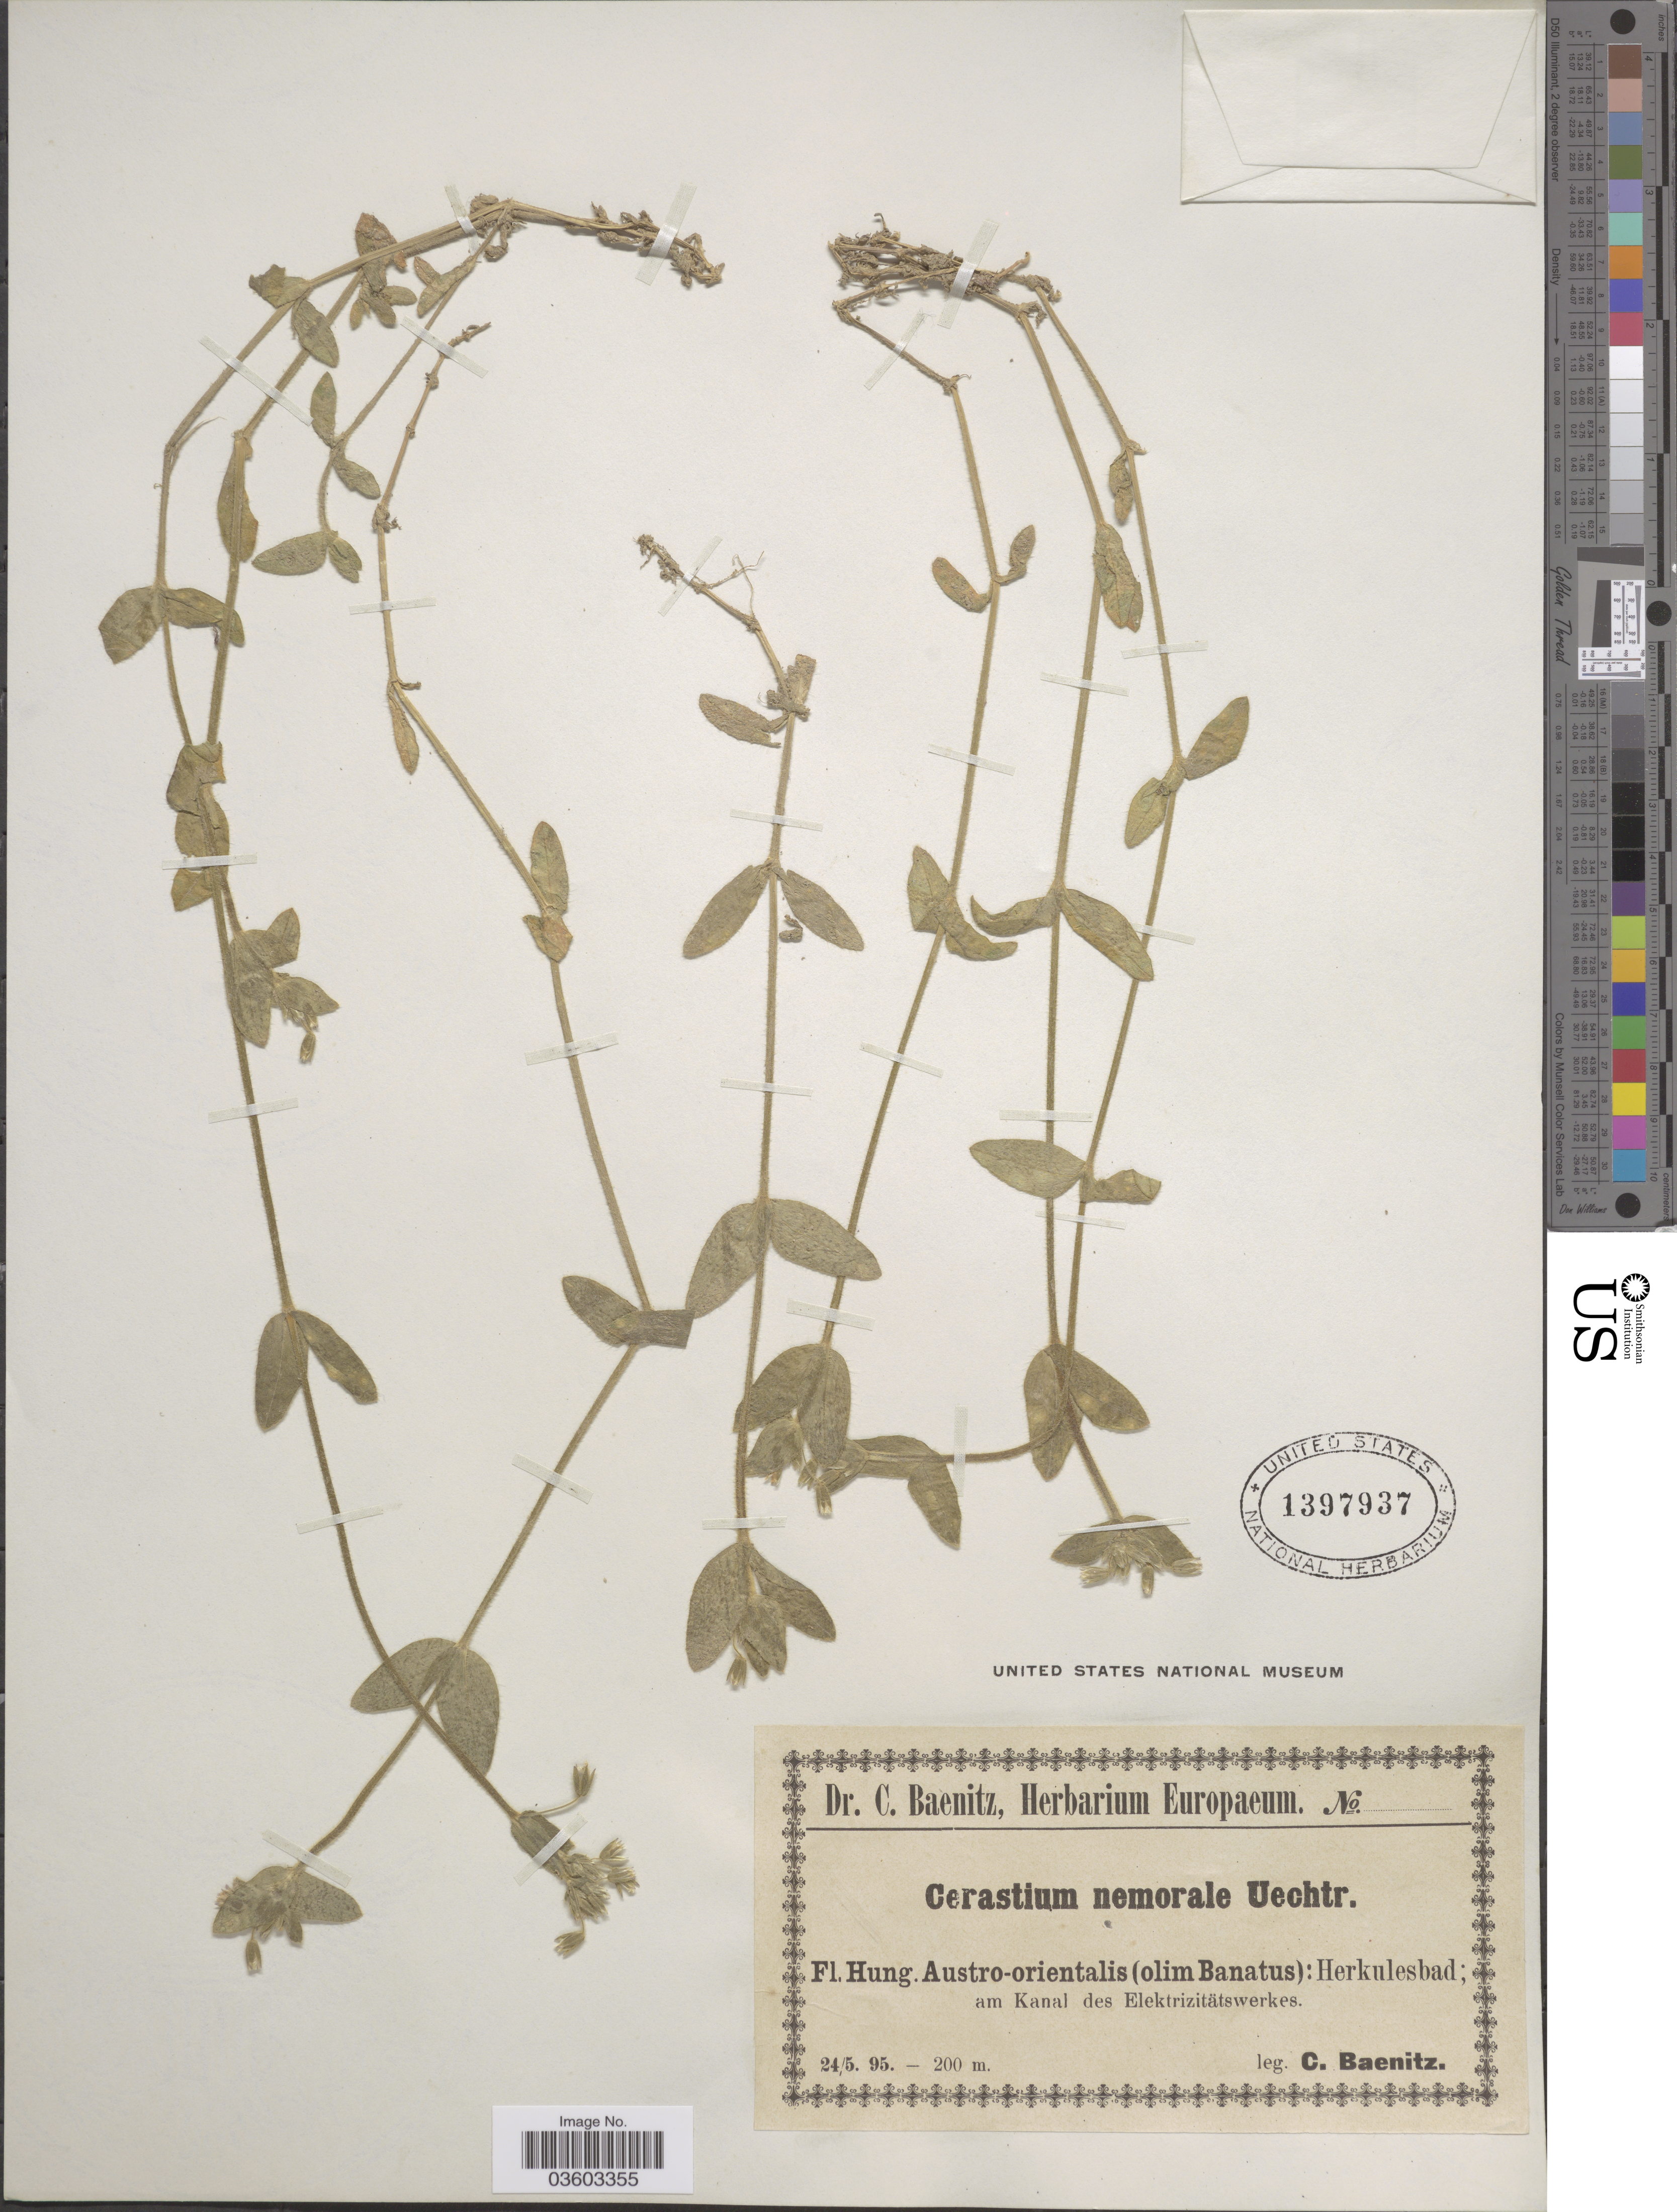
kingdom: Plantae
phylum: Tracheophyta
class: Magnoliopsida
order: Caryophyllales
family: Caryophyllaceae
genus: Cerastium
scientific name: Cerastium nemorale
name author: M. Bieb.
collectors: C. G. Baenitz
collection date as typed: Transcribed d/m/y: 24/5/95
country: Hungary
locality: Hung. Austro-orientalis (olim Banatus): Herkulesbad; am Kanal des Elktricitätswerkes.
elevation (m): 200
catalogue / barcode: US 1397937